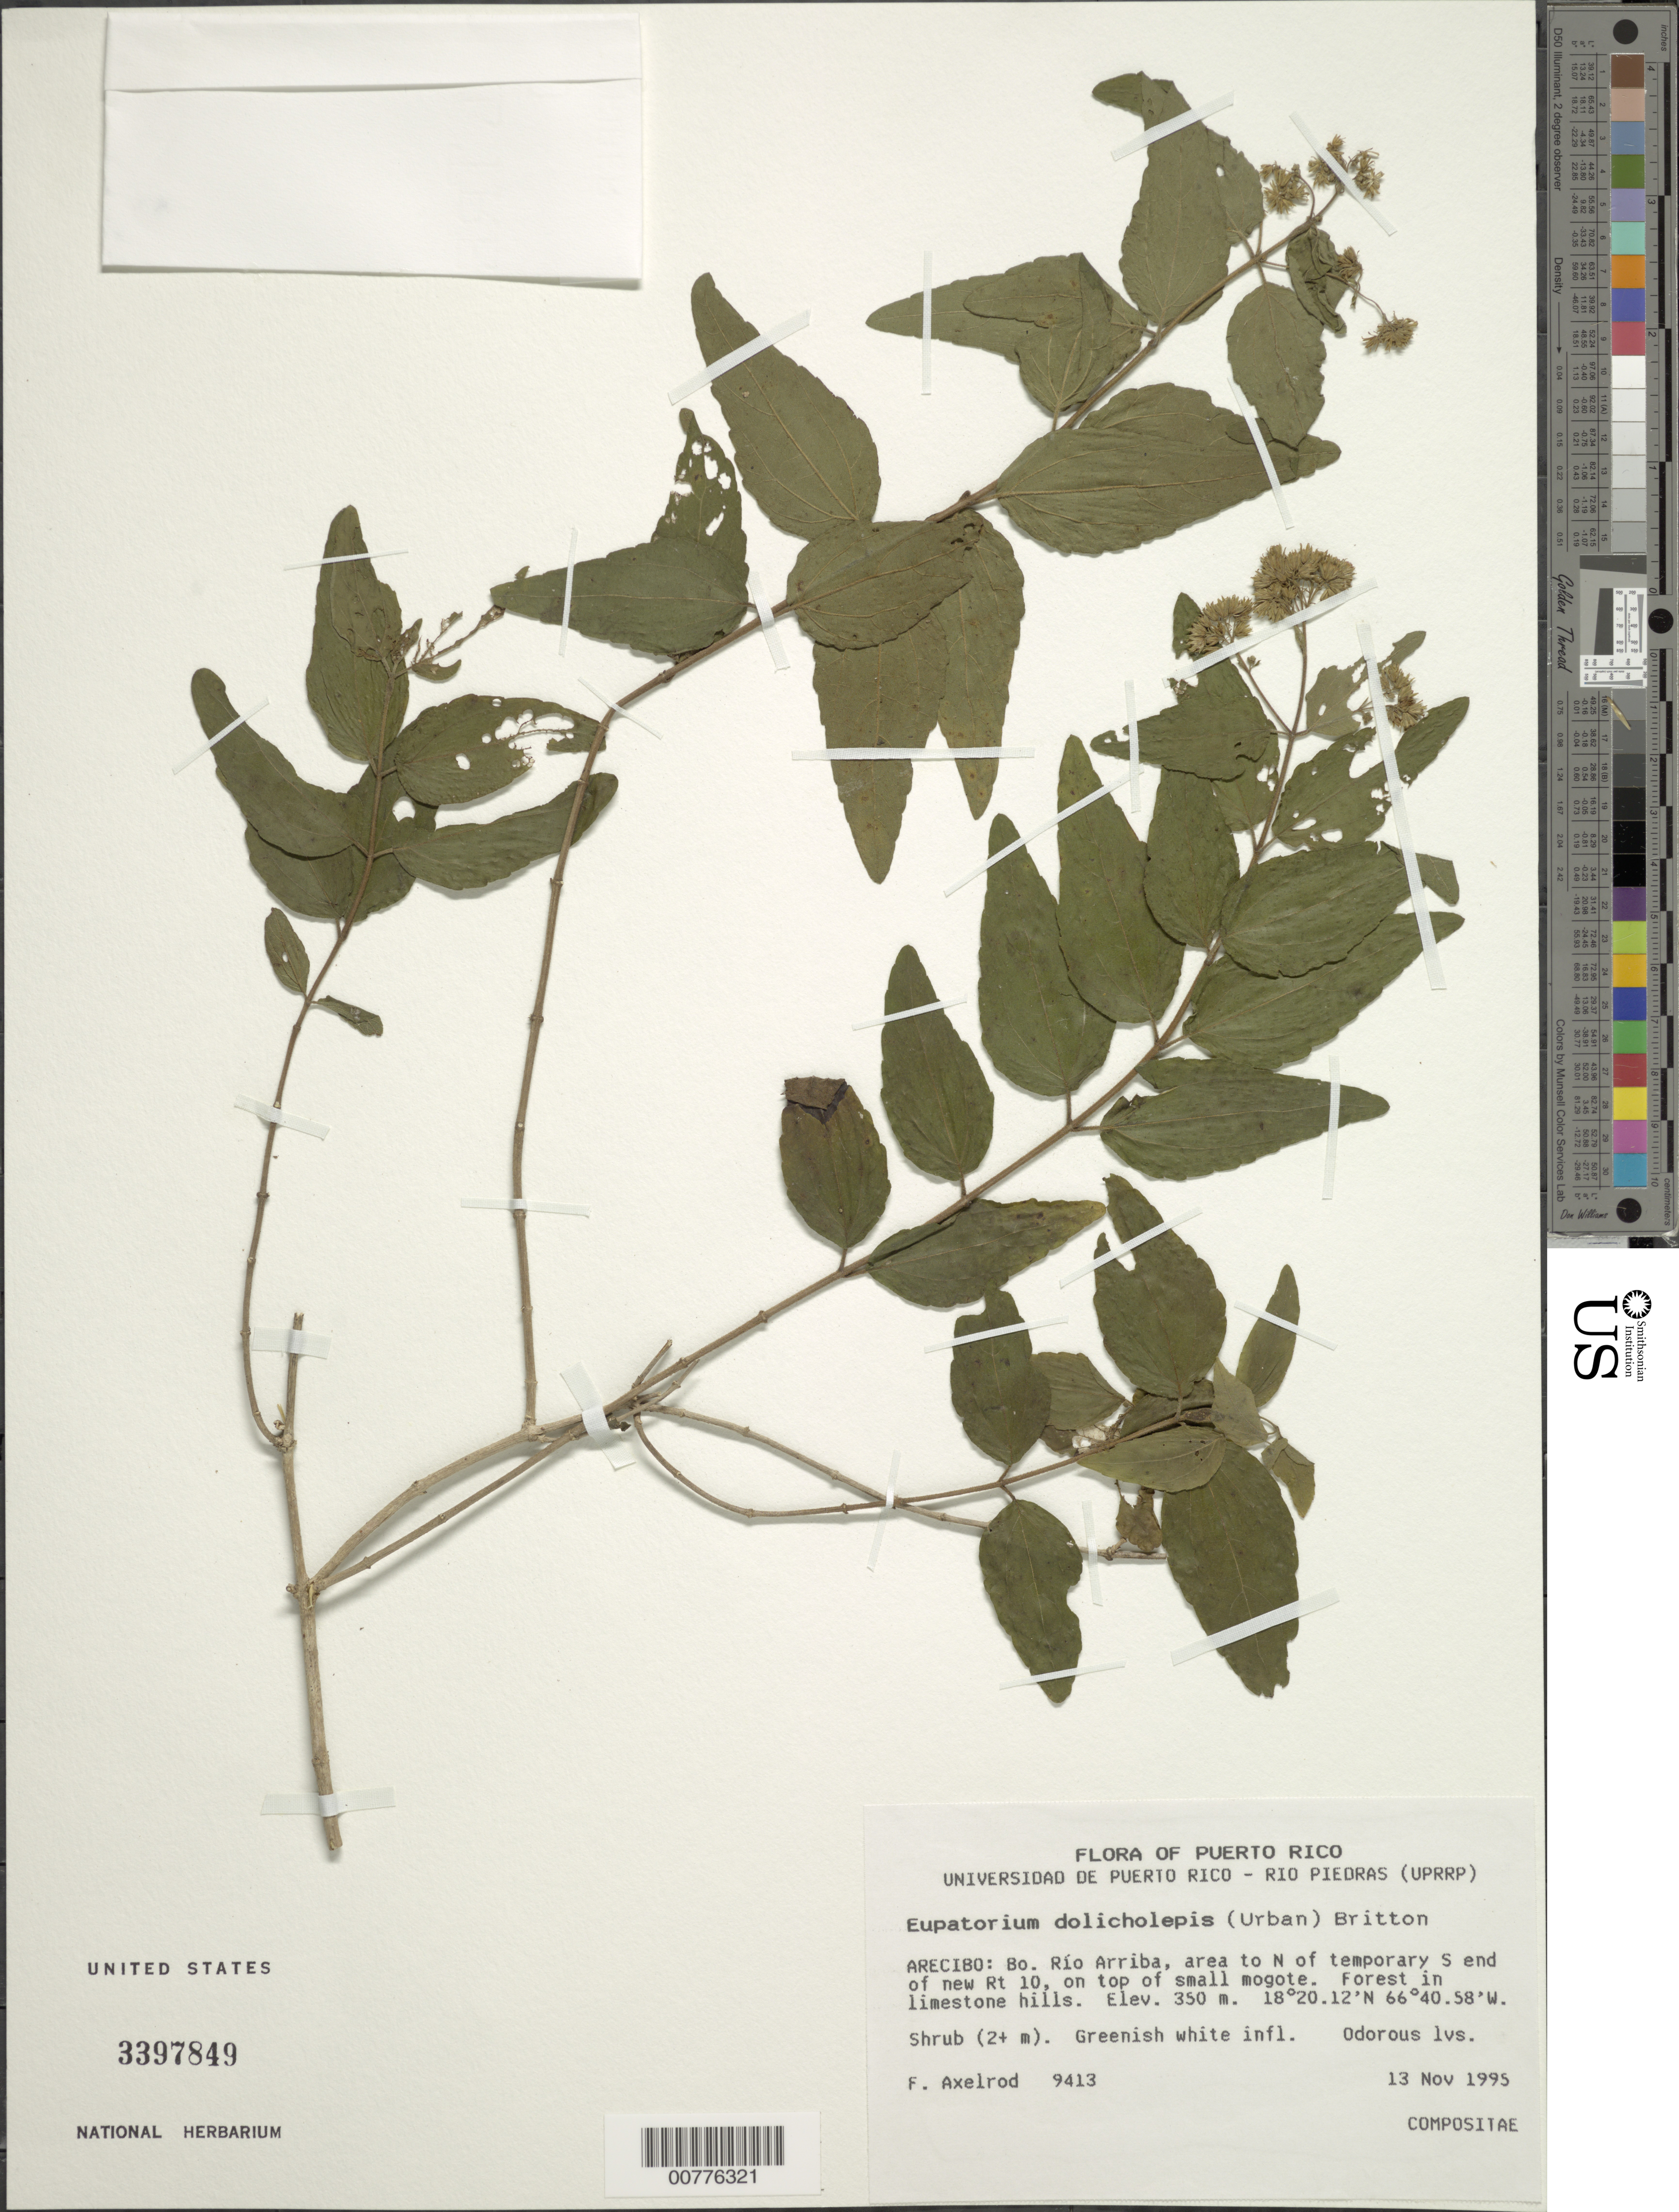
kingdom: Plantae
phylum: Tracheophyta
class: Magnoliopsida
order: Asterales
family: Asteraceae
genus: Koanophyllon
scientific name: Koanophyllon dolicholepis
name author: (B.L. Rob.) R.M. King & H. Rob.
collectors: F. S. Axelrod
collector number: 9413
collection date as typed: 13 Nov 1995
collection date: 1995-11-13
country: Puerto Rico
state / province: Arecibo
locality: Arecibo: Bo. Río Arriba, area to N of temporary S end of new Rt 10, on top of small mogote. Forest in limestone hill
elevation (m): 350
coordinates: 18.33666667, -66.68277778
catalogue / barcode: US 3397849